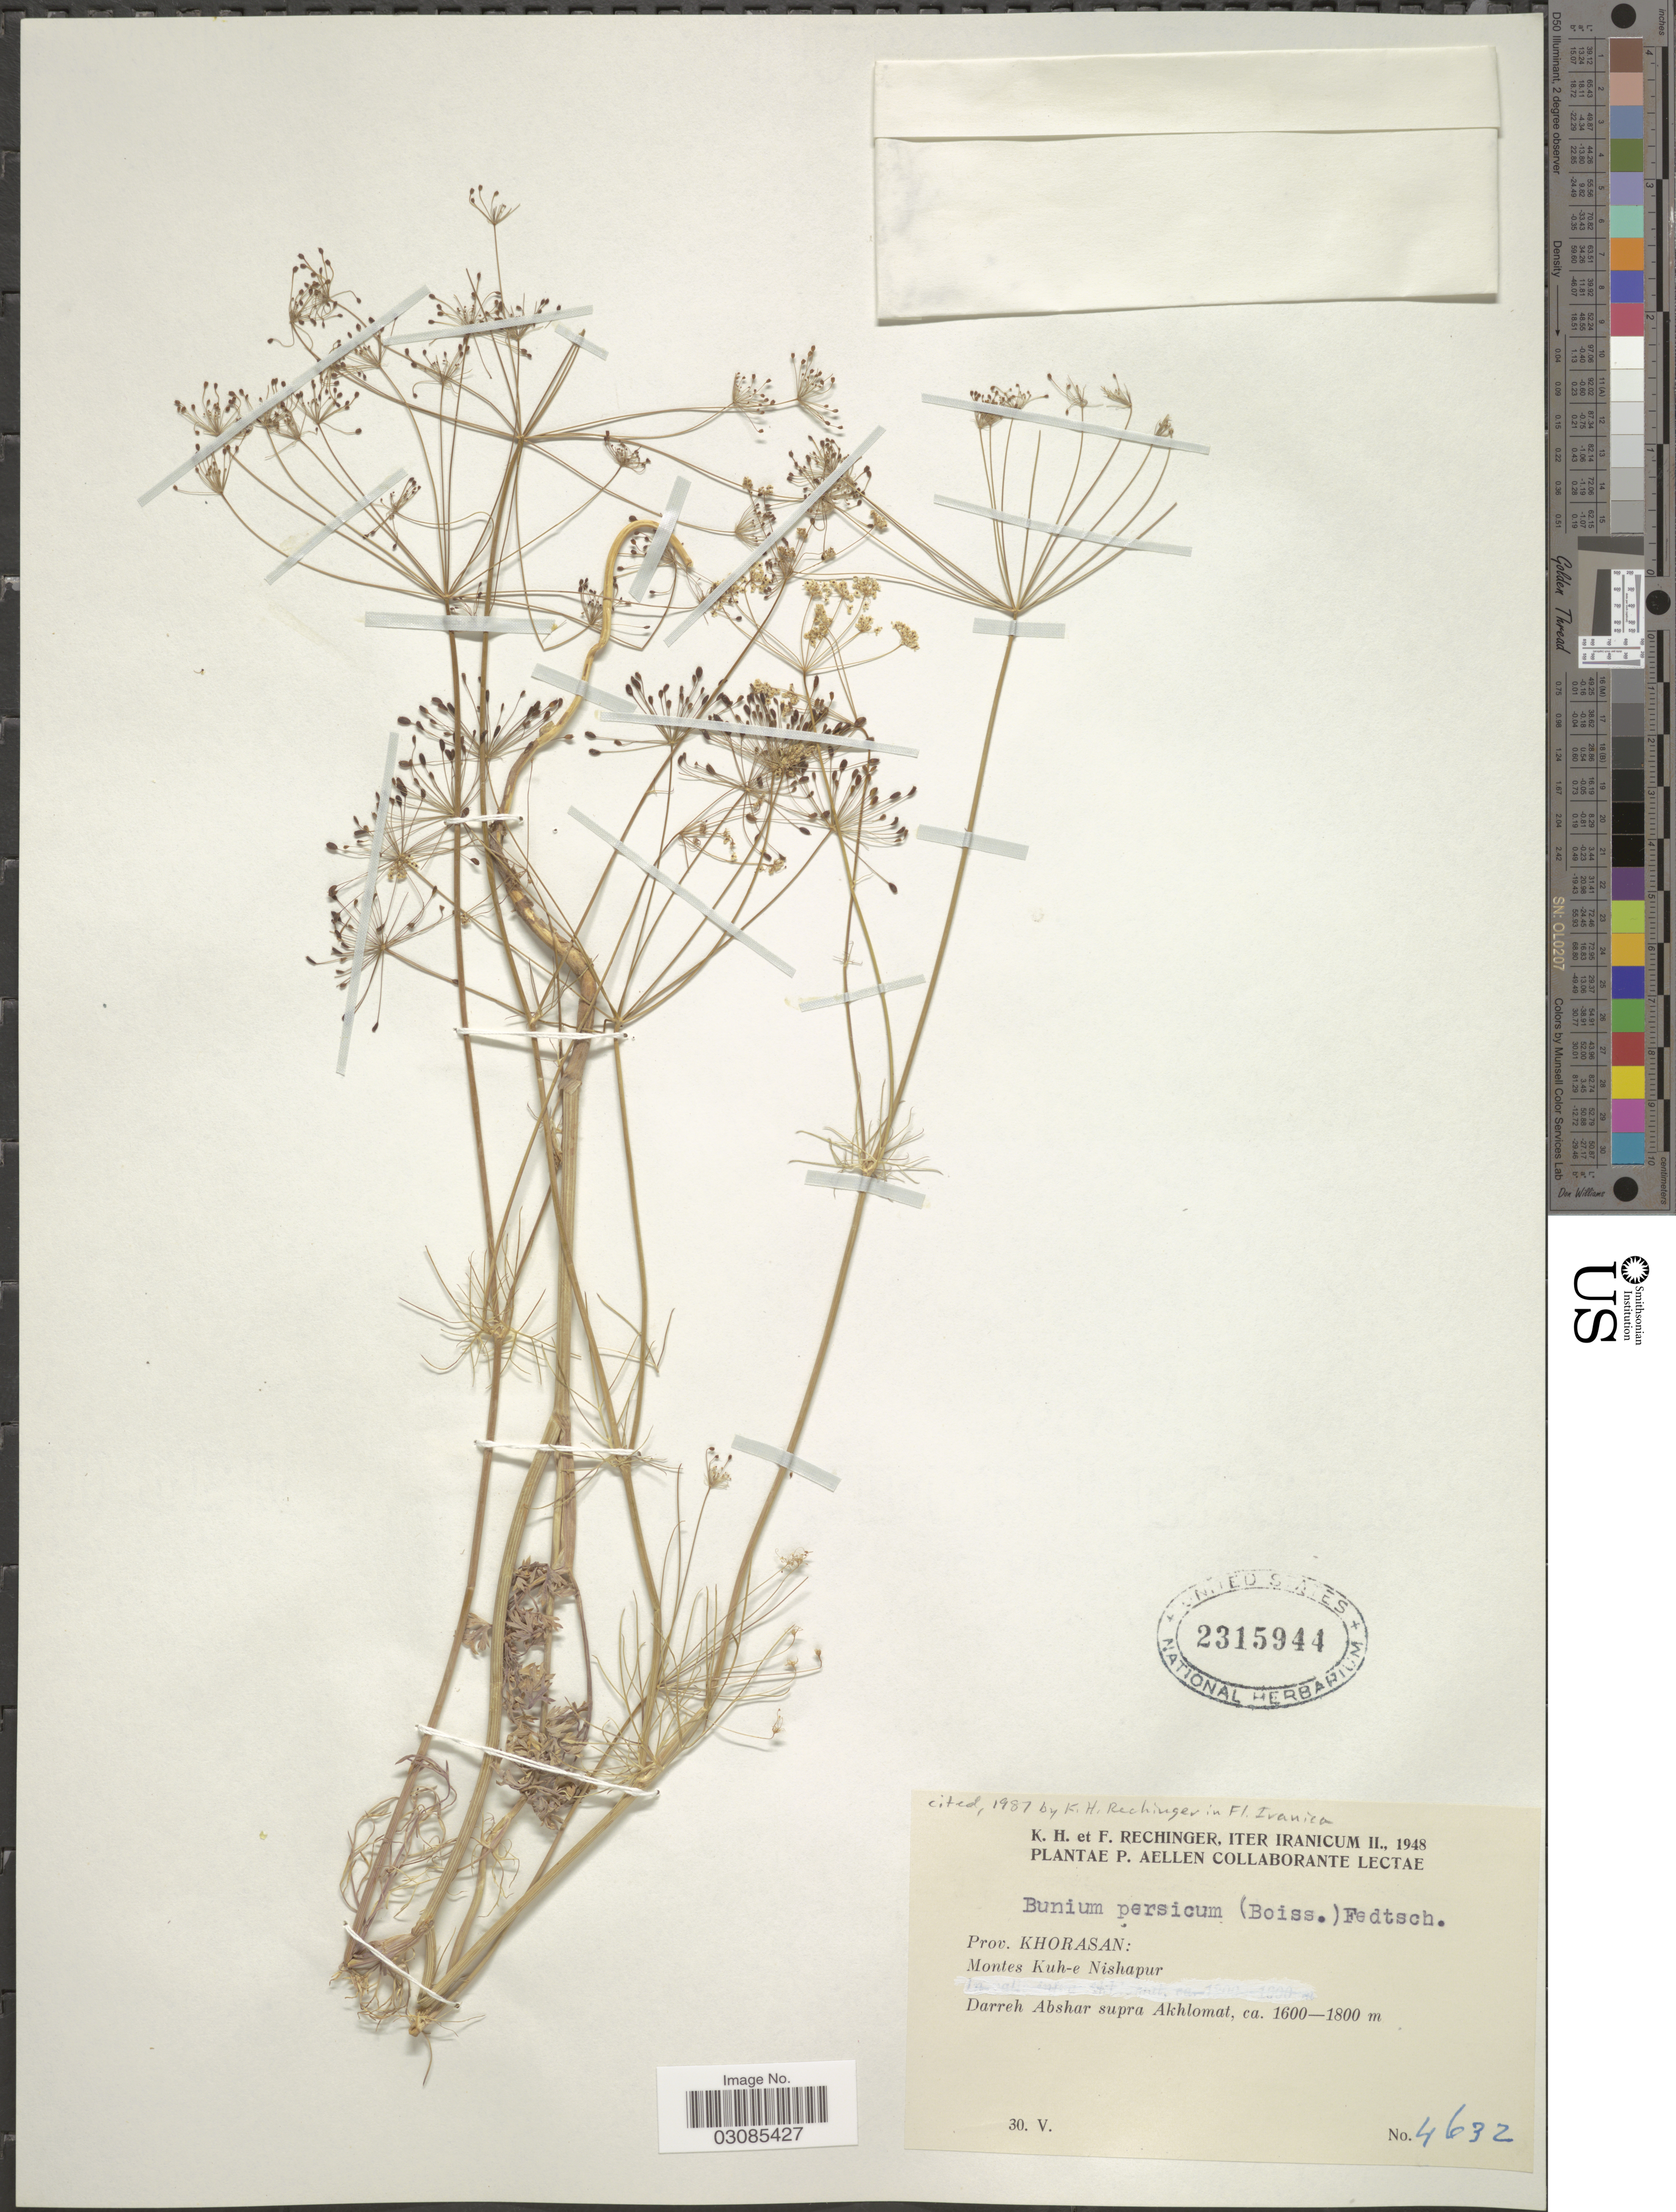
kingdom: Plantae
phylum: Tracheophyta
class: Magnoliopsida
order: Apiales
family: Apiaceae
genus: Bunium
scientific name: Bunium persicum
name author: (Boiss.) B. Fedtsch.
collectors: K. H. Rechinger & F. Rechinger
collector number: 4632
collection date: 1948-05-30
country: Iran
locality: Montes Kuh-e Nishapur. Darreh Abshar supra Akhlomat.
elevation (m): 1600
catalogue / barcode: US 2315944